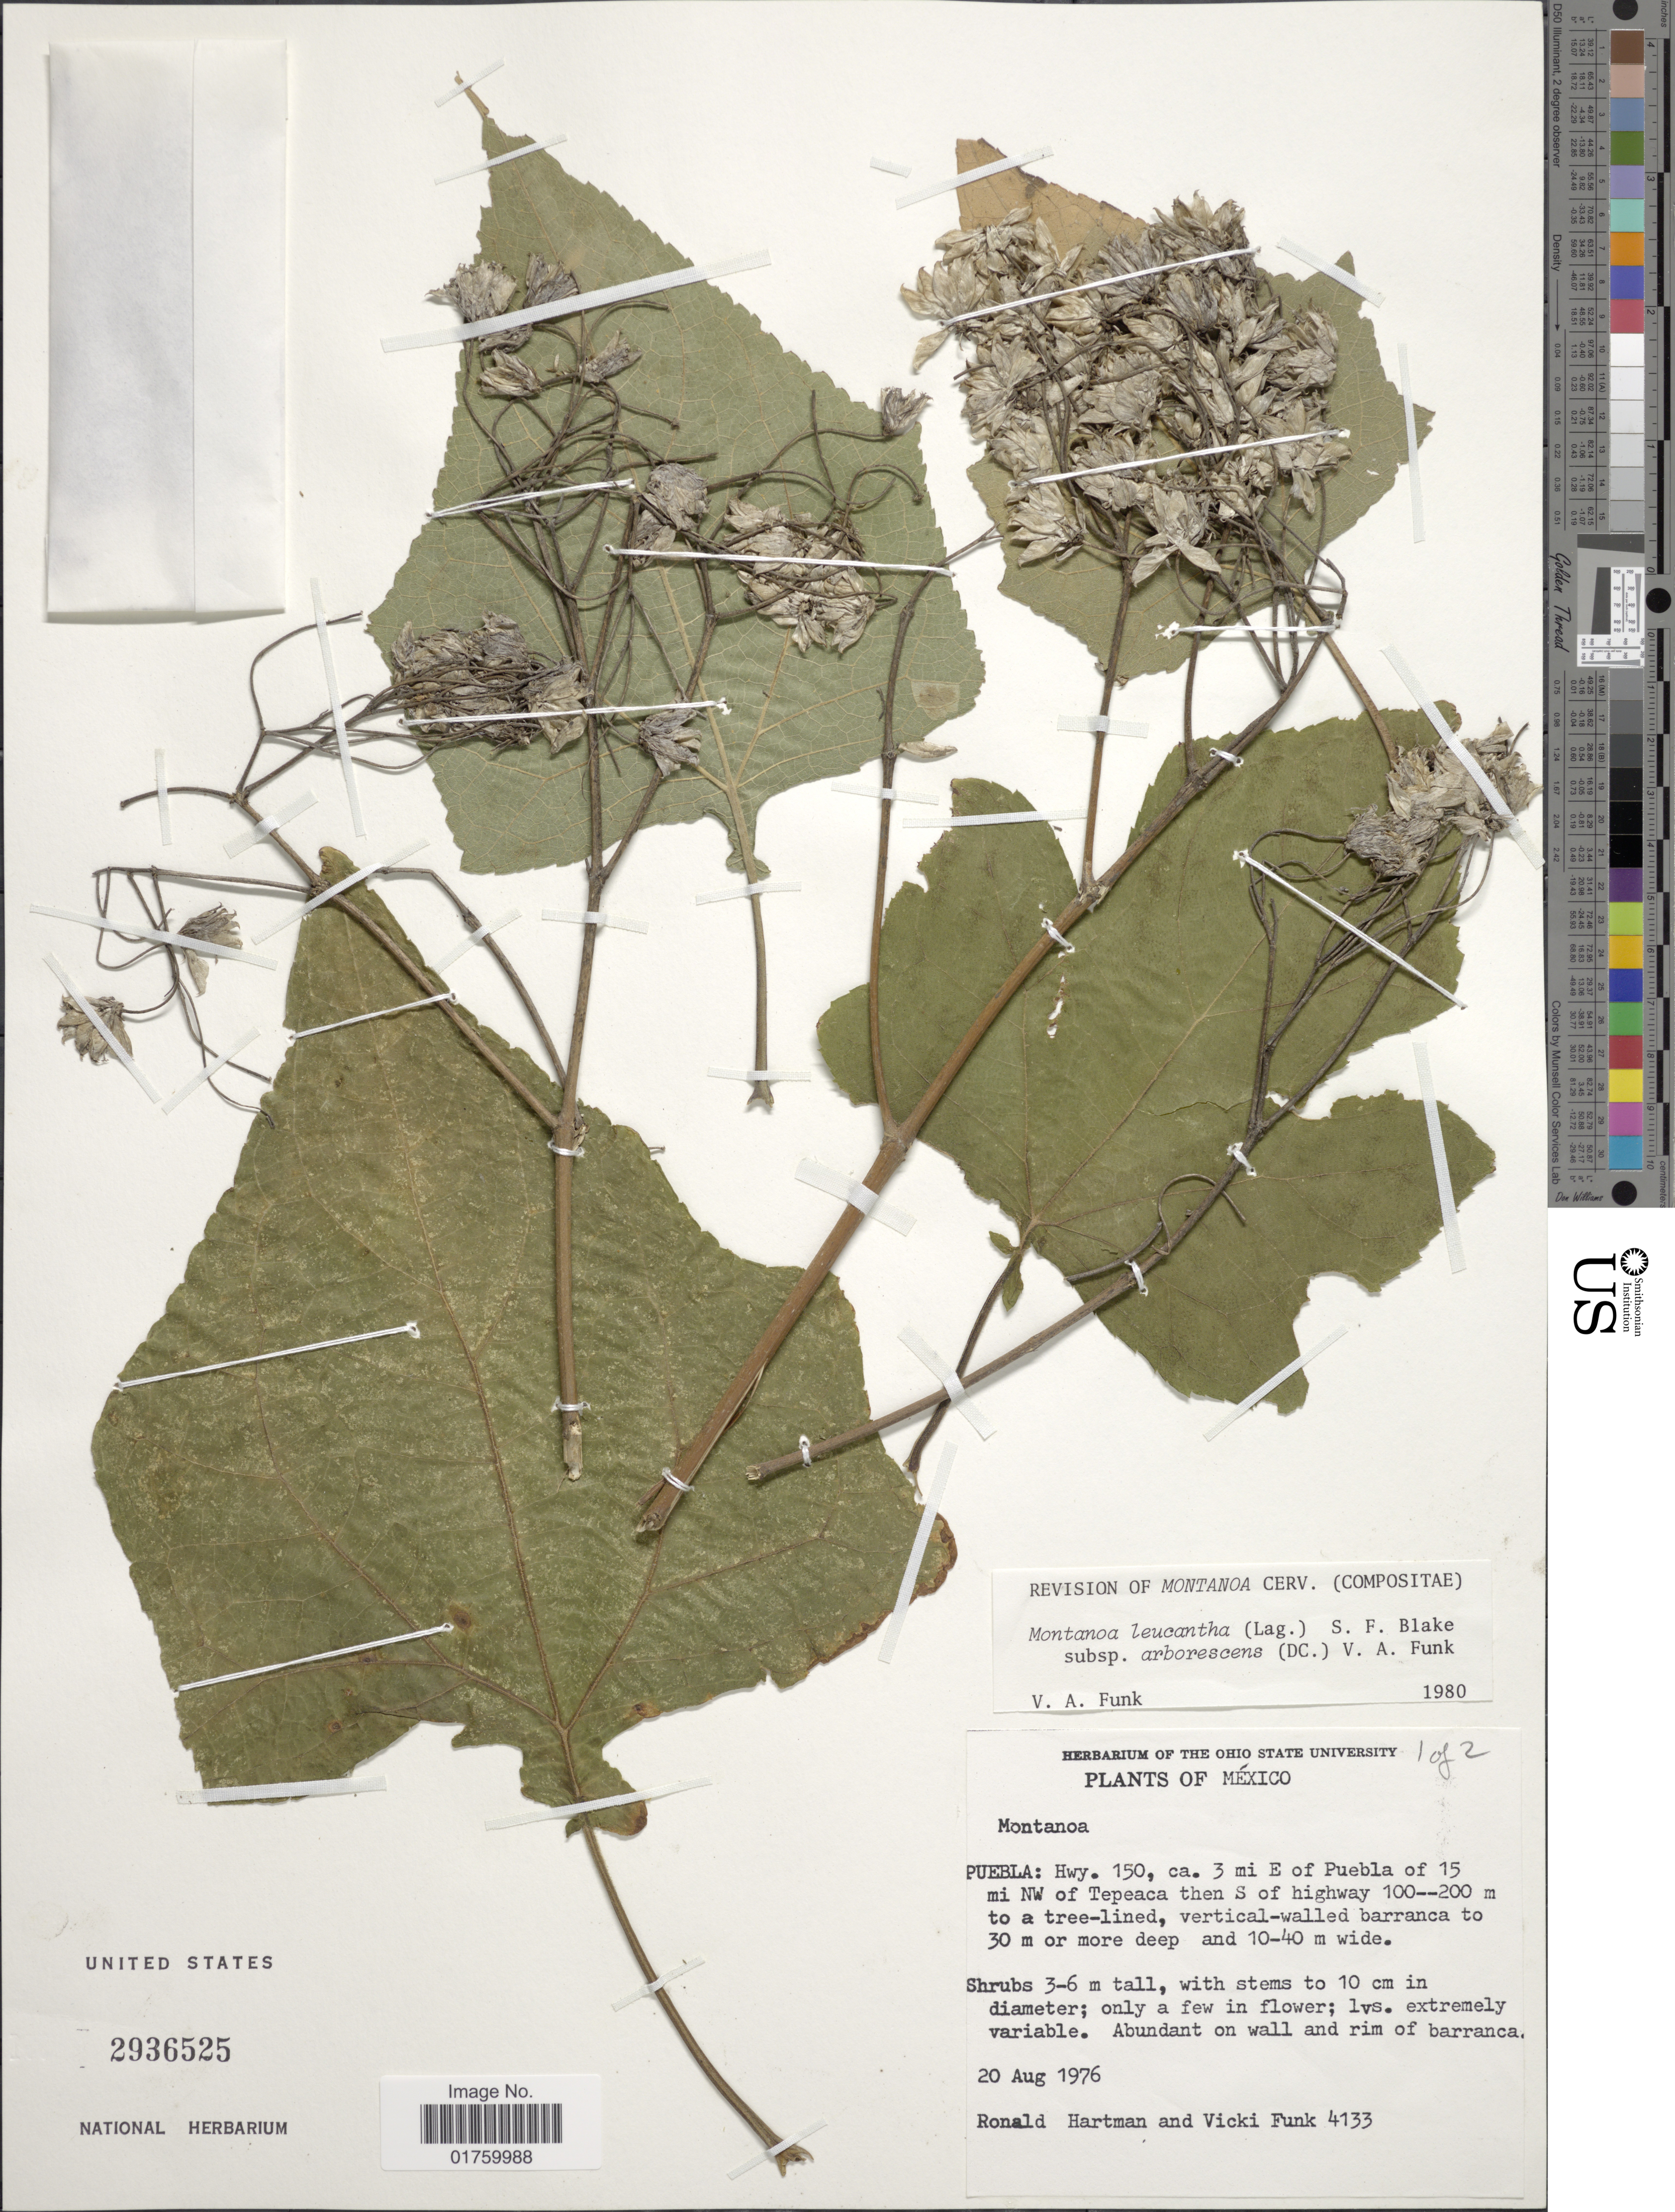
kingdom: Plantae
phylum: Tracheophyta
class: Magnoliopsida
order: Asterales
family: Asteraceae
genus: Montanoa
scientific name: Montanoa leucantha subsp. arborescens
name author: (DC.) V.A. Funk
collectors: R. Hartman & V. Funk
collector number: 4133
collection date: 1976-08-20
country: Mexico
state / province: Puebla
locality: Hwy. 150, ca. 3 mi E of Puebla of 15 mi NW of Tepeaca then S of highway.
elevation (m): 100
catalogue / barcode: US 2936525